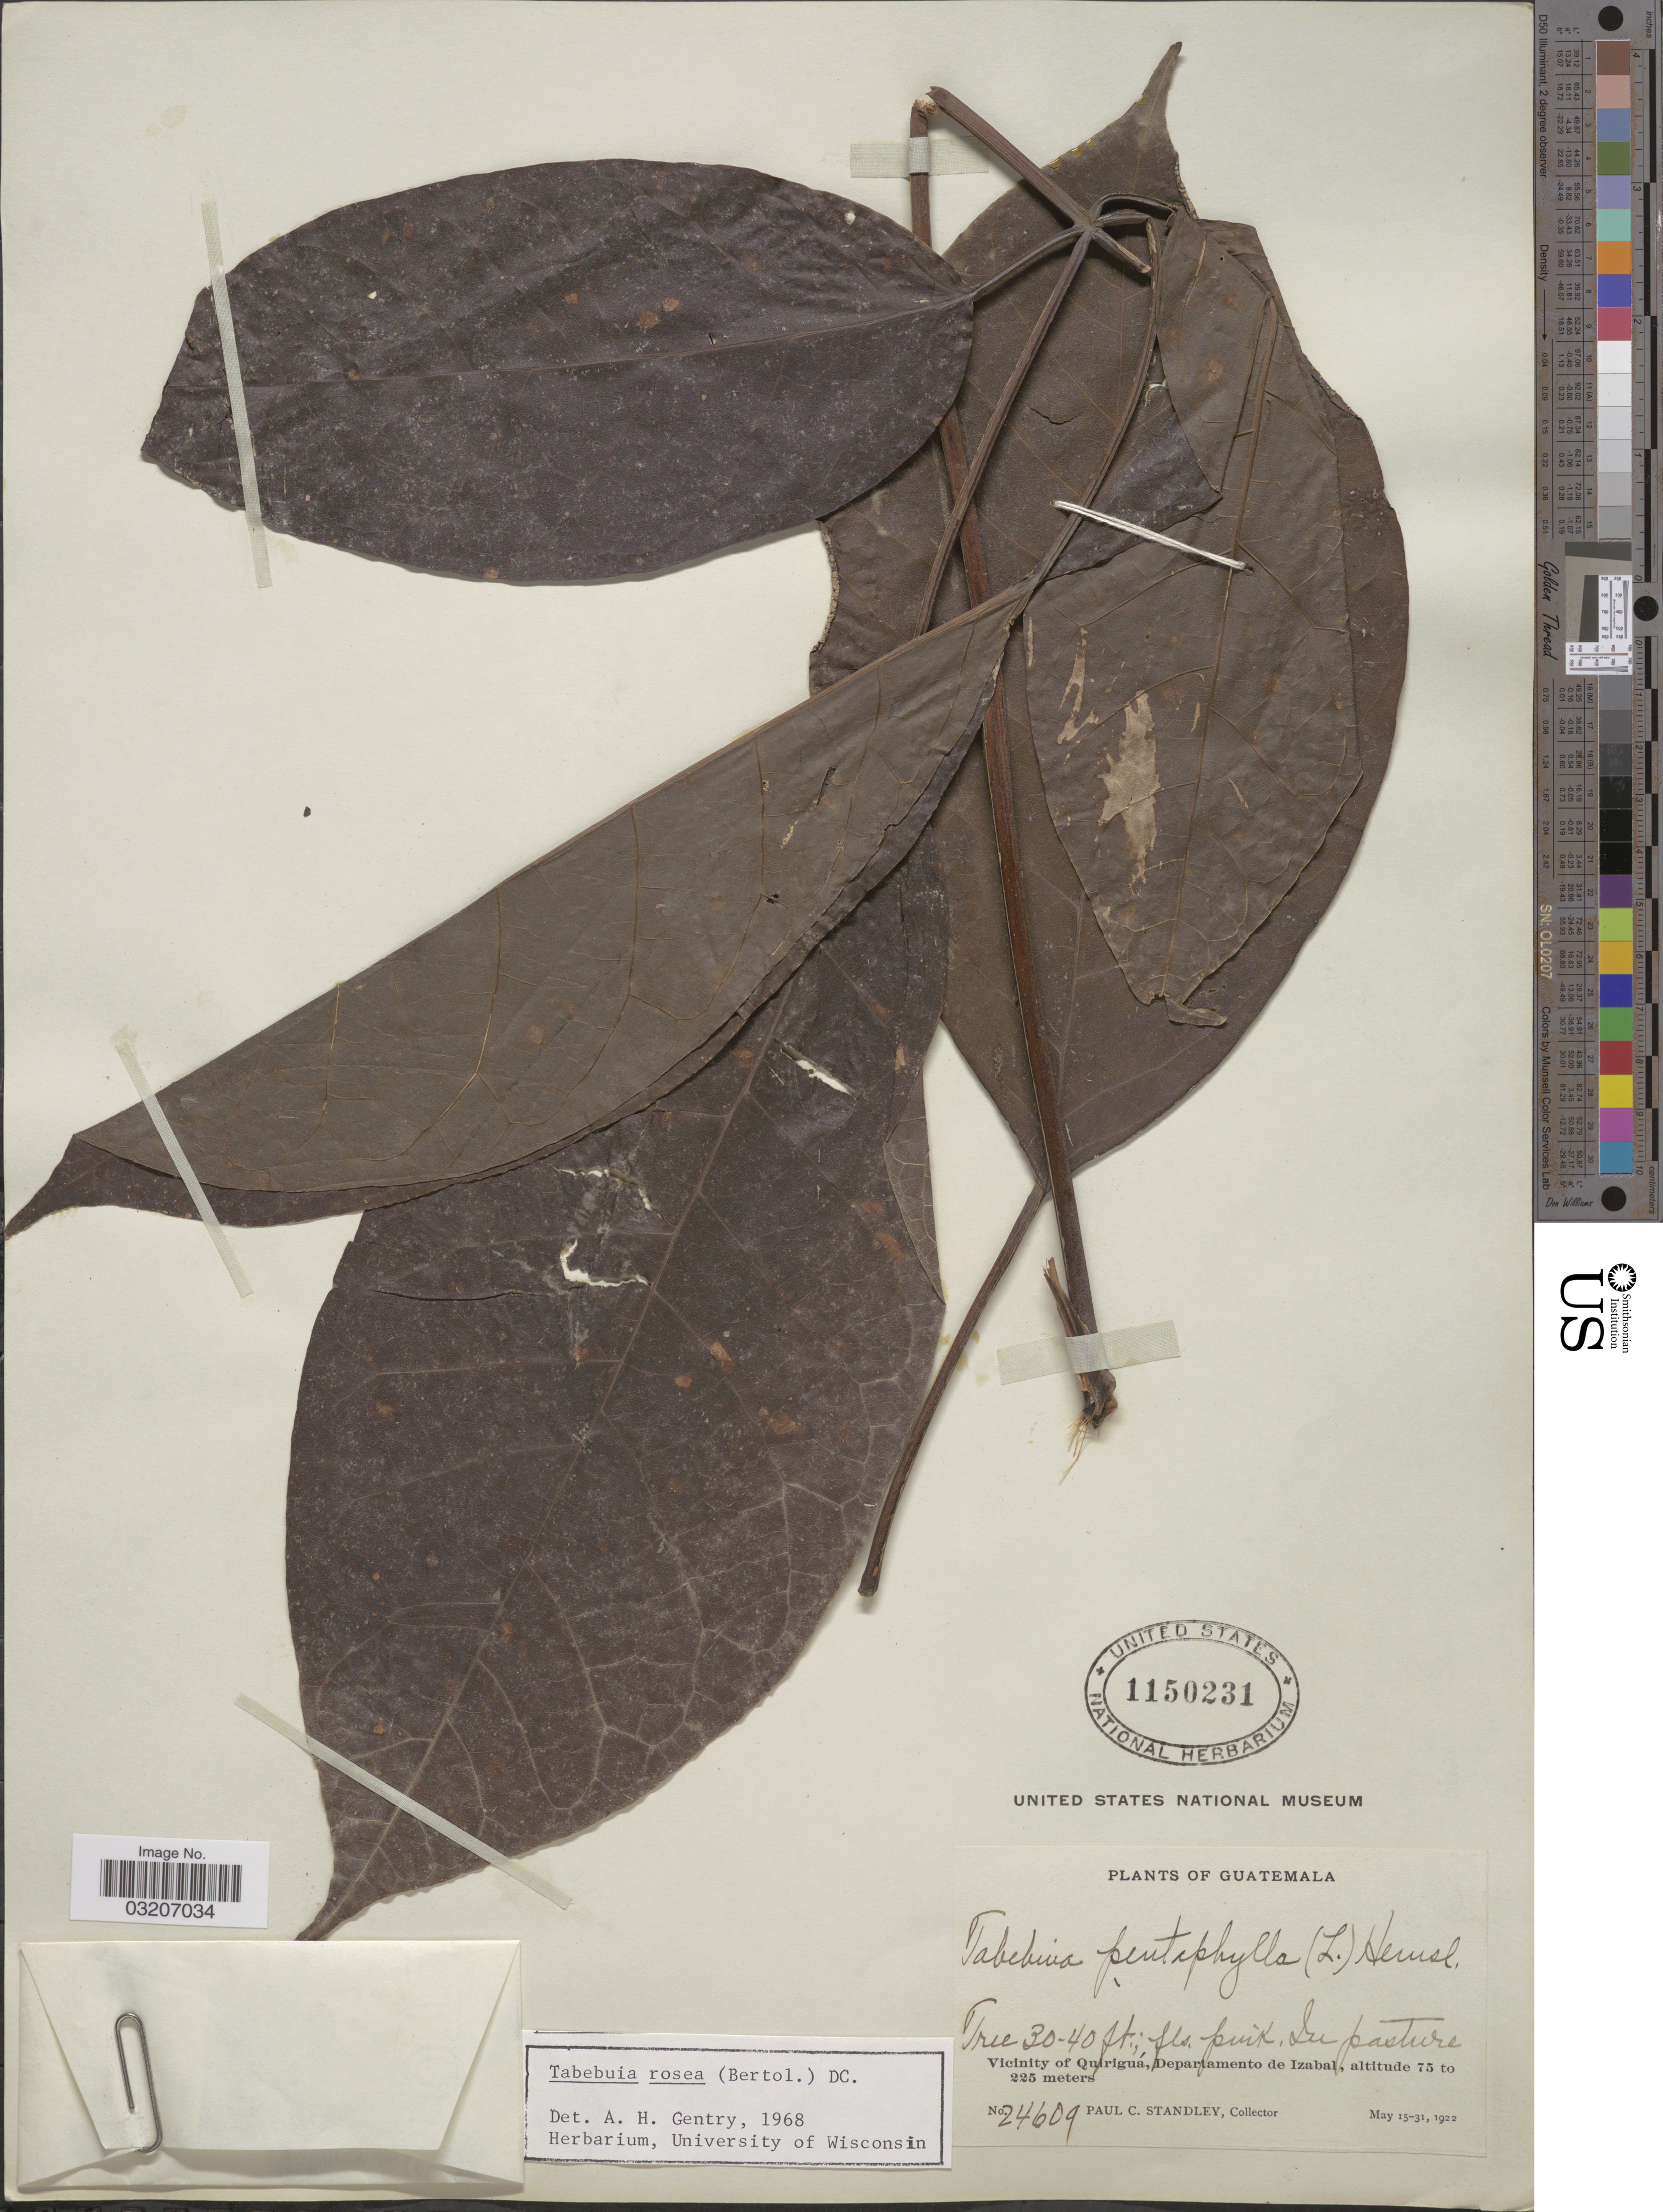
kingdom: Plantae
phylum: Tracheophyta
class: Magnoliopsida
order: Lamiales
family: Bignoniaceae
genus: Tabebuia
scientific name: Tabebuia rosea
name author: (Bertol.) DC.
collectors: P. C. Standley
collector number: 24609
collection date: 1922-05-15/1922-05-31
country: Guatemala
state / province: Izabal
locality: Vicinity of Quiriguá, Departamento de Izabal.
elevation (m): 75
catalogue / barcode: US 1150231